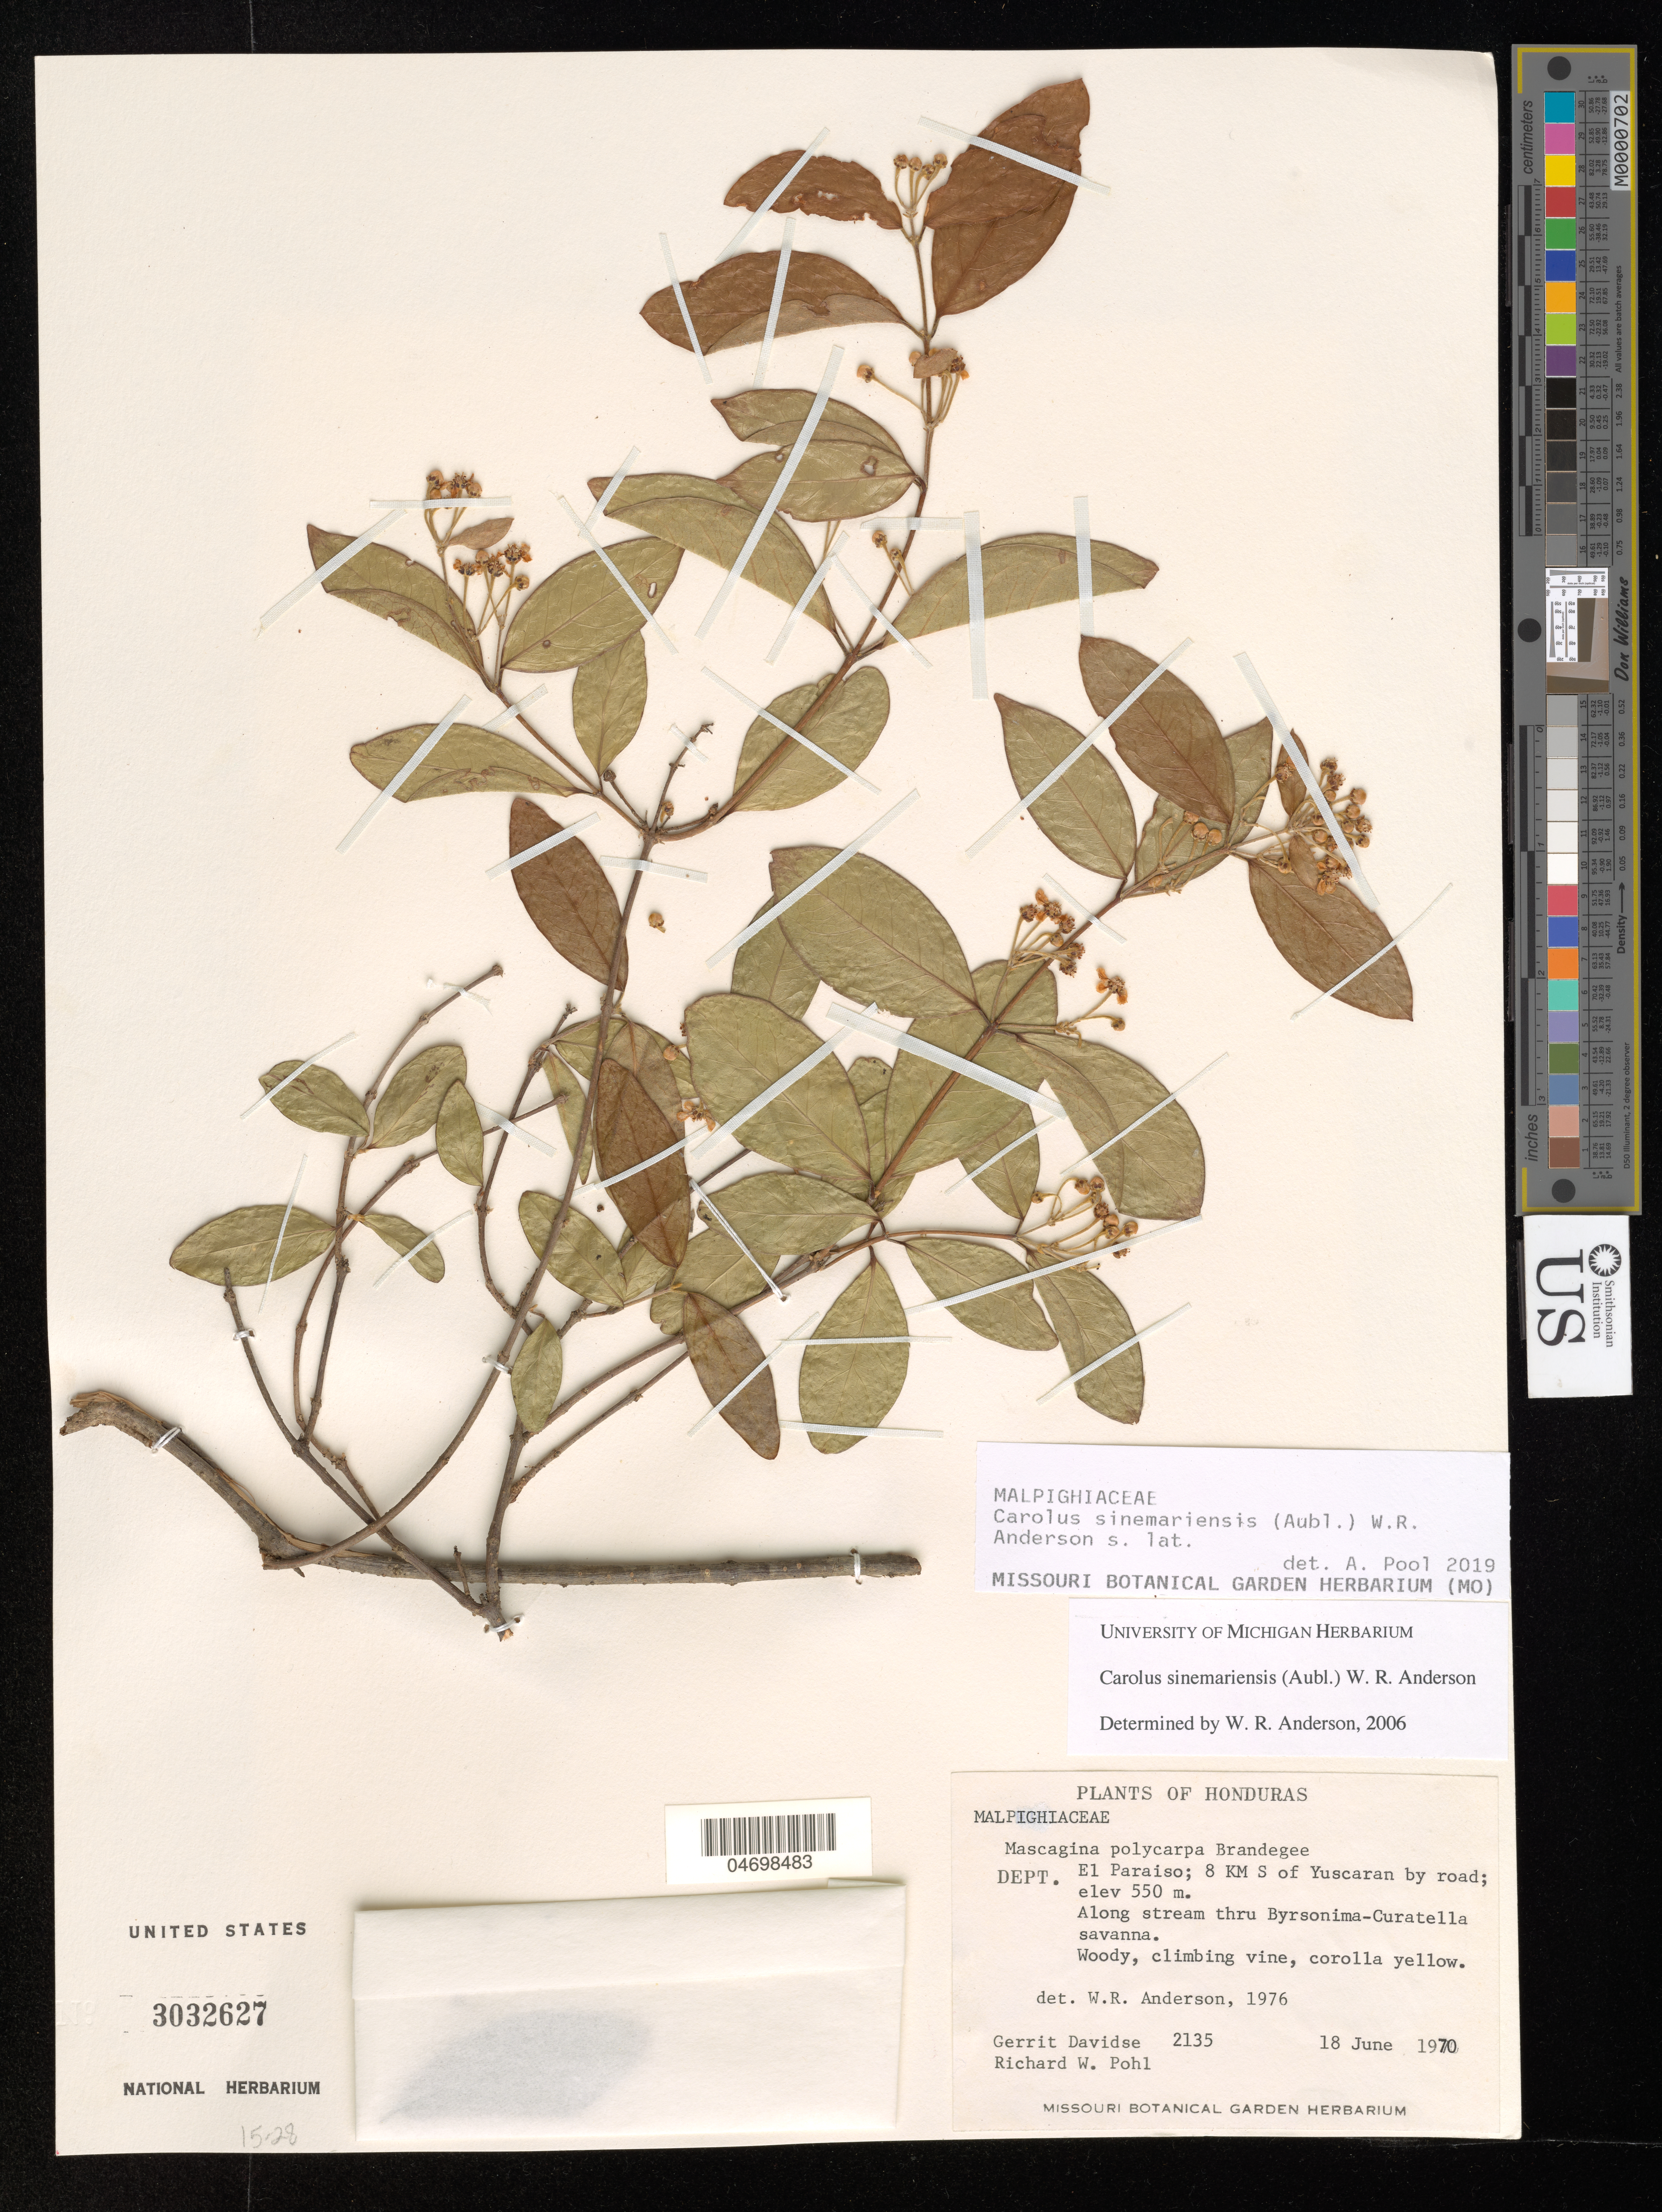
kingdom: Plantae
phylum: Tracheophyta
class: Magnoliopsida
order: Malpighiales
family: Malpighiaceae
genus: Carolus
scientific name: Carolus sinemariensis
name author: (Aubl.) W.R. Anderson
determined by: Pool, A., (MO), Missouri Botanical Garden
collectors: G. Davidse & R. W. Pohl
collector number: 2135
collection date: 1970-06-18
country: Honduras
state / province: Fco. Morazán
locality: El Paraiso; 8 km S of Yuscaran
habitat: Along stream thru savanna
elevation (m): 550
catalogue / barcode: US 3032627